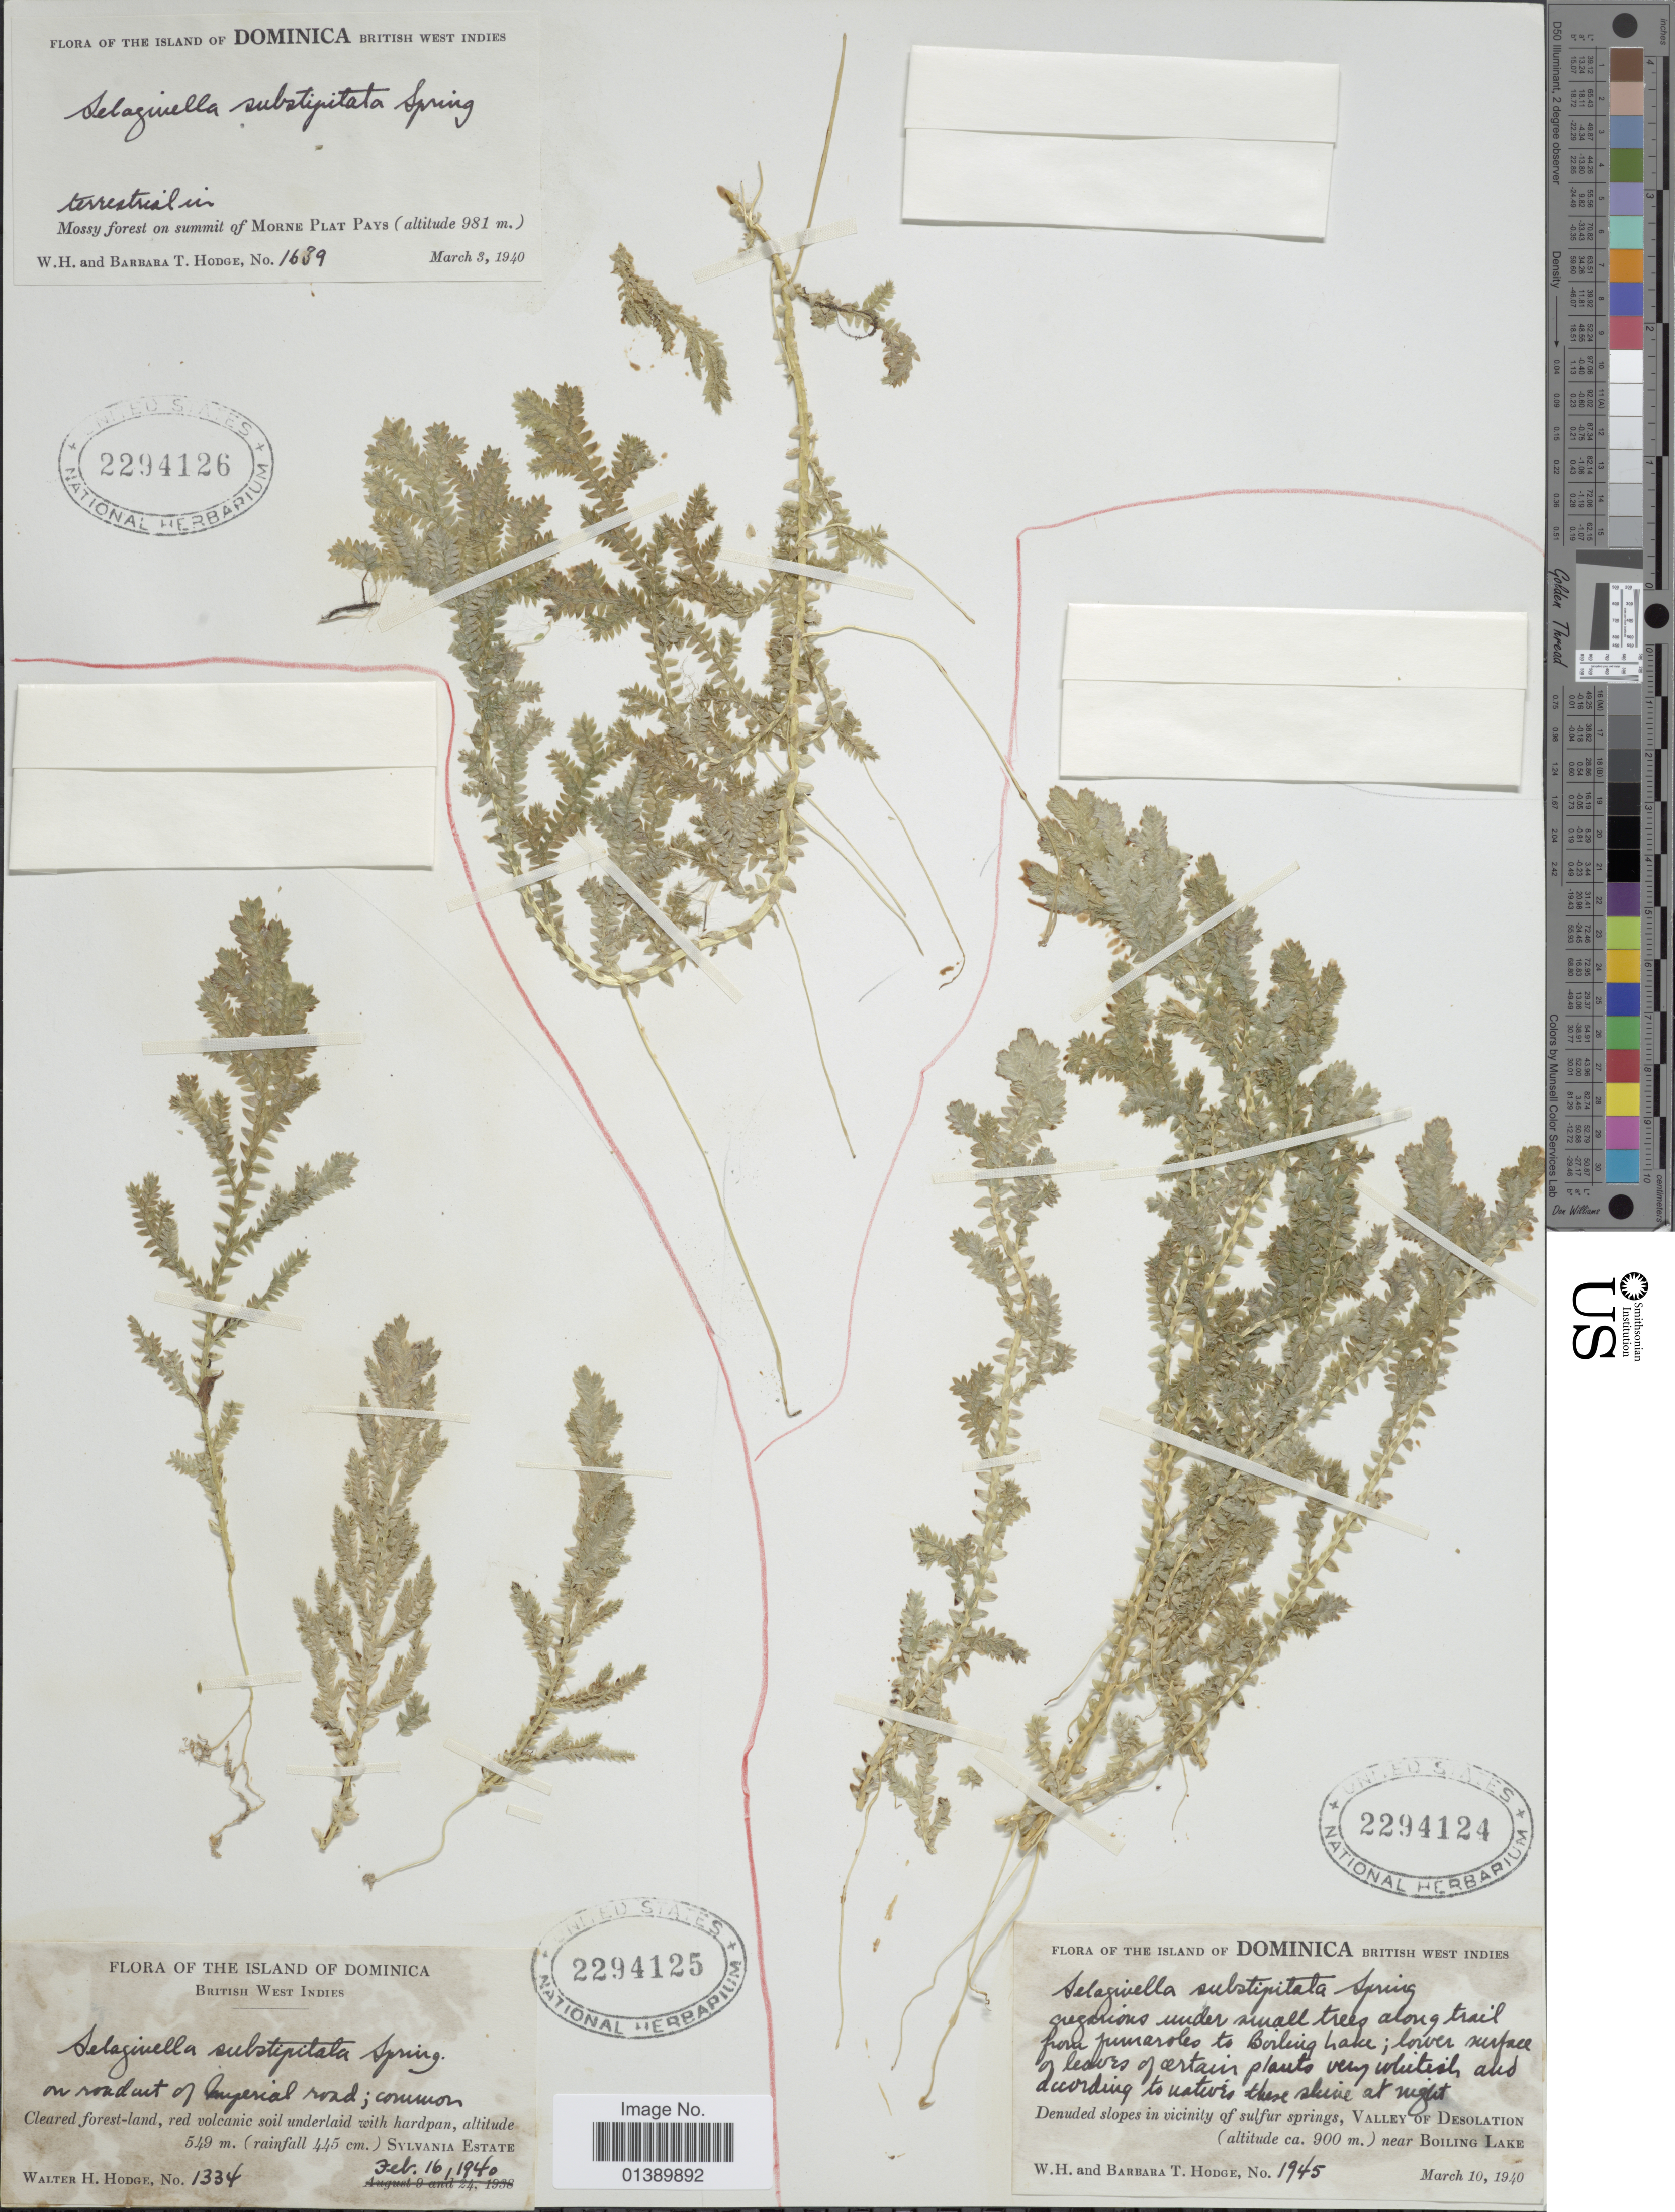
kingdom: Plantae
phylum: Tracheophyta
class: Lycopodiopsida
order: Selaginellales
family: Selaginellaceae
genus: Selaginella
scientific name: Selaginella substipitata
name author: Spring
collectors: W. Hodge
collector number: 1334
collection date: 1940-02-16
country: Dominica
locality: The Island of Dominica, British West Indies, Cleared forest-land, red volcanic soil underlaid with hardpan, Sylvania Estate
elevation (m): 549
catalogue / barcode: US 2294125